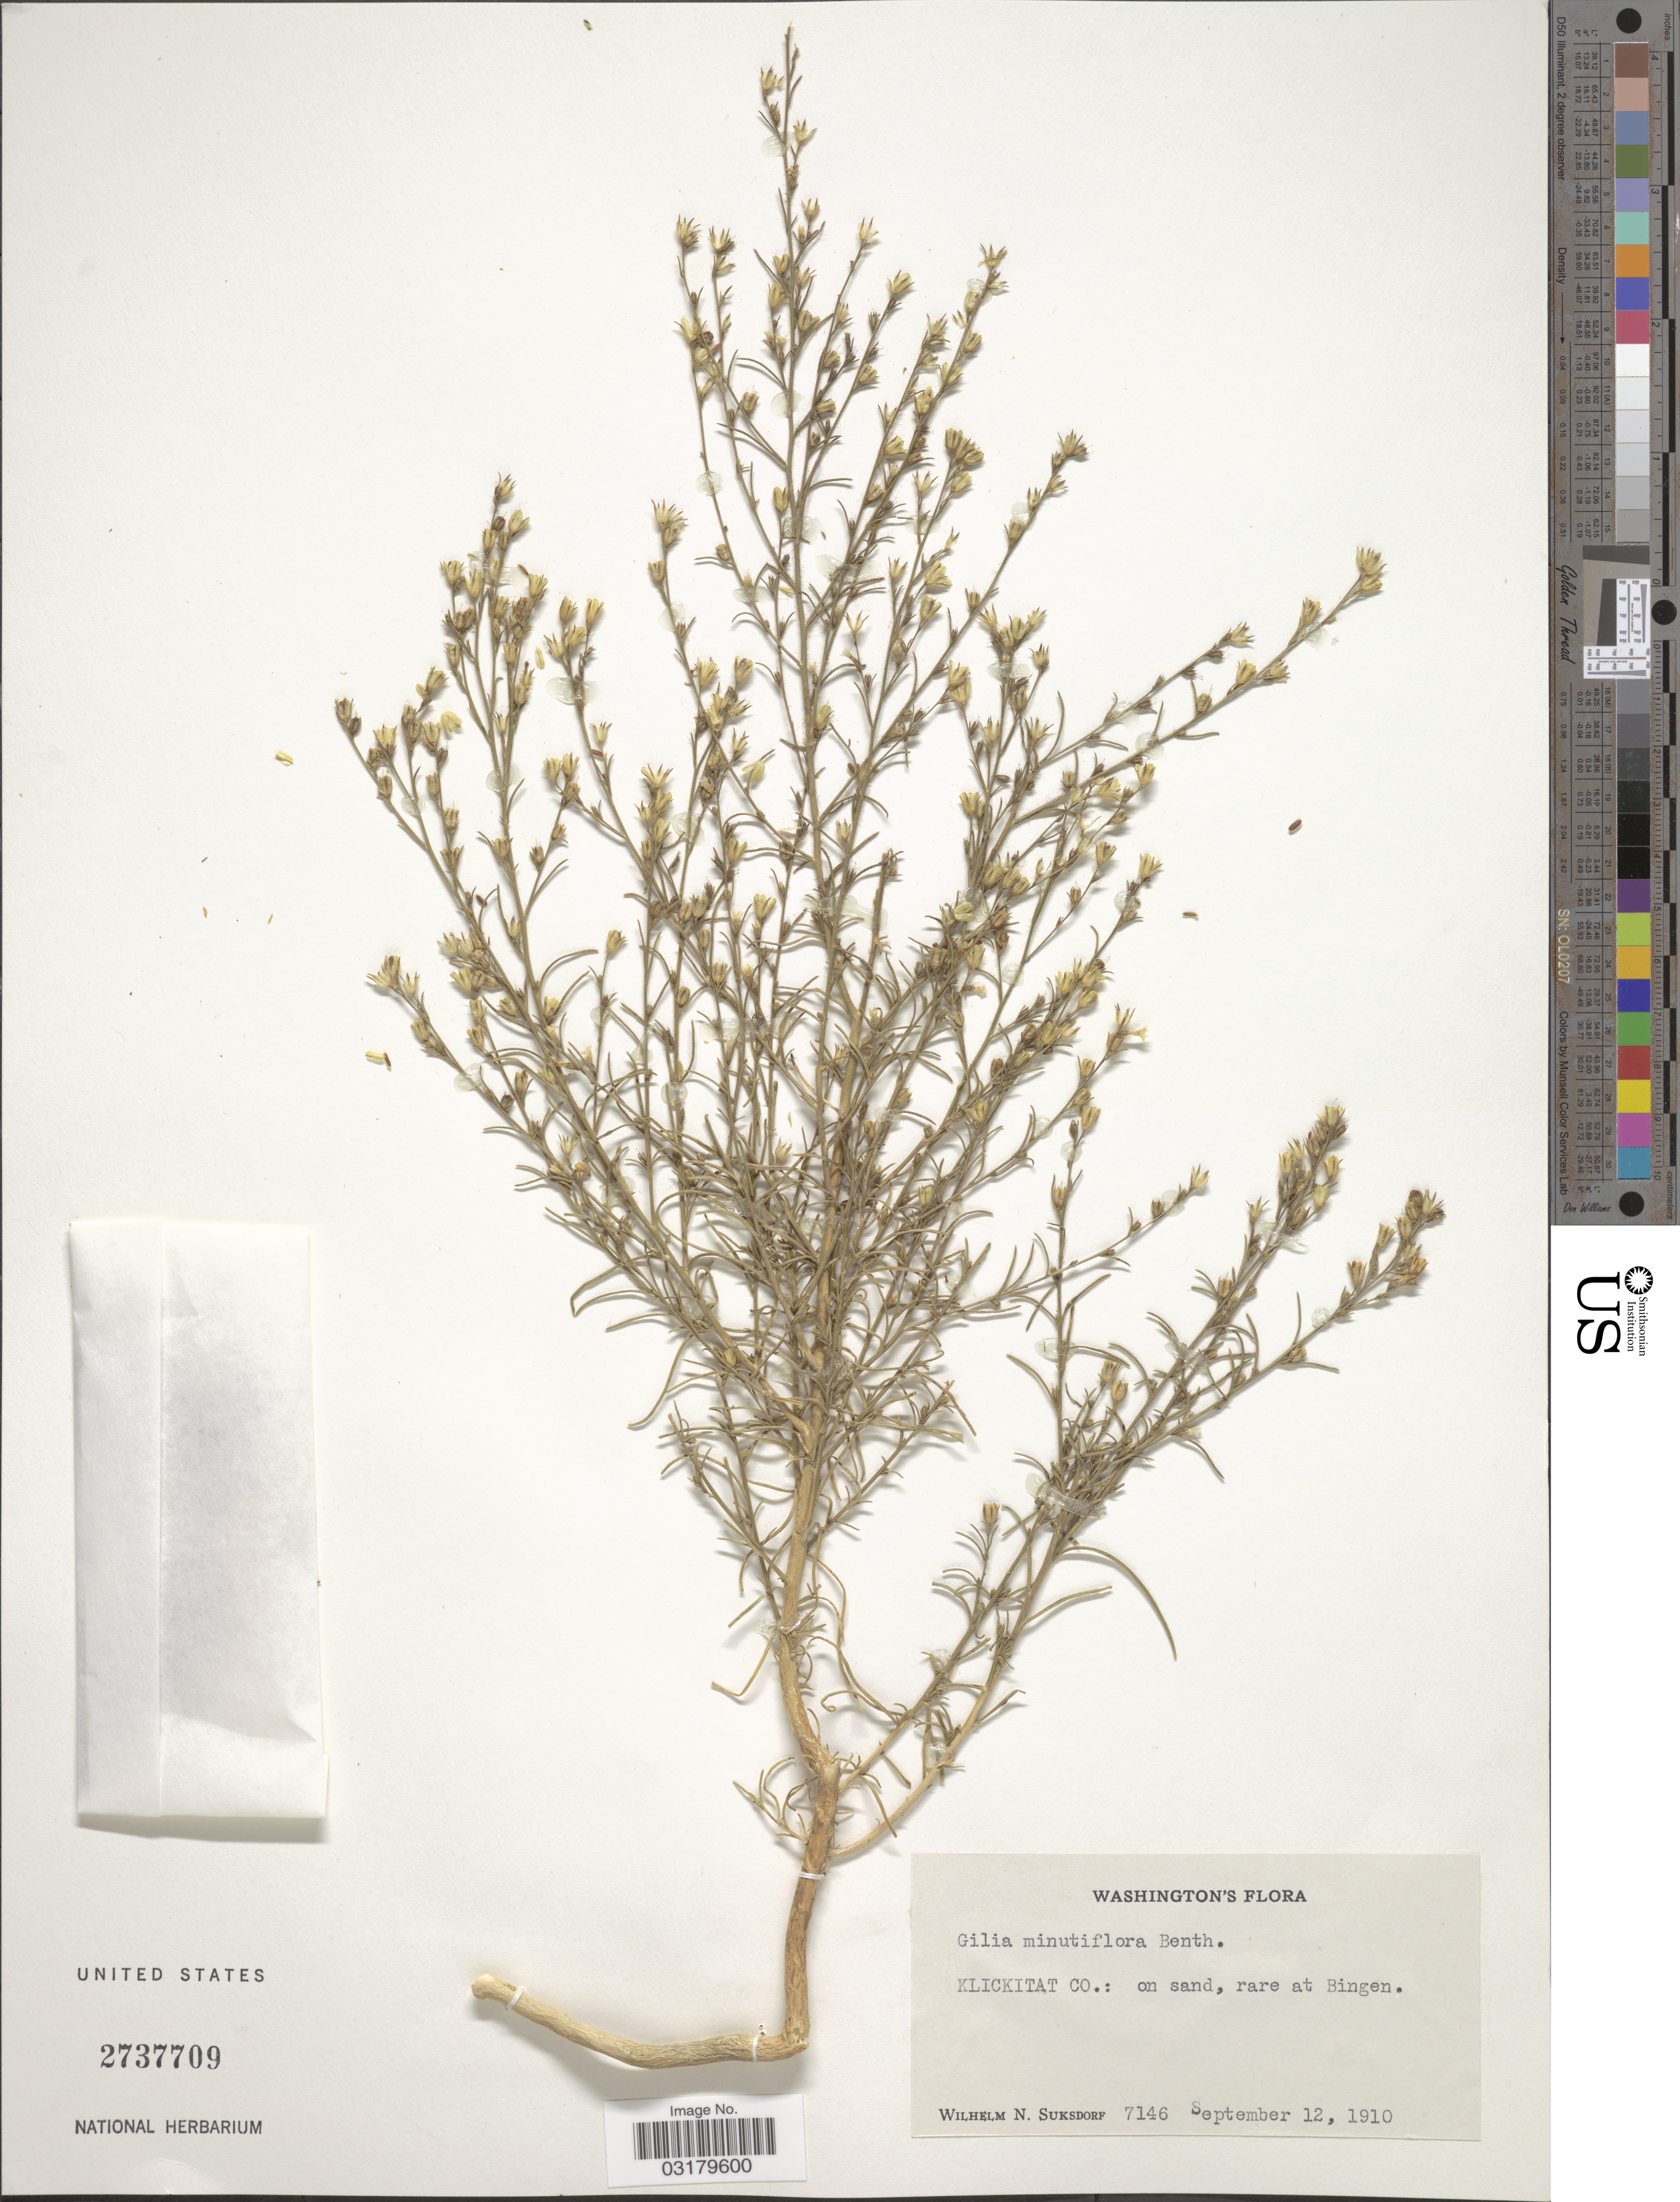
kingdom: Plantae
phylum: Tracheophyta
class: Magnoliopsida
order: Ericales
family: Polemoniaceae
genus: Microgilia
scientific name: Microgilia minutiflora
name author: (J.M. Porter & L.A. Johnson) Benth.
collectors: W. N. Suksdorf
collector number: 7146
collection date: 1910-09-12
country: United States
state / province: Washington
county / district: Klickitat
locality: Klickitat Co.: on sand, rare at Bingen.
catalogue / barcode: US 2737709